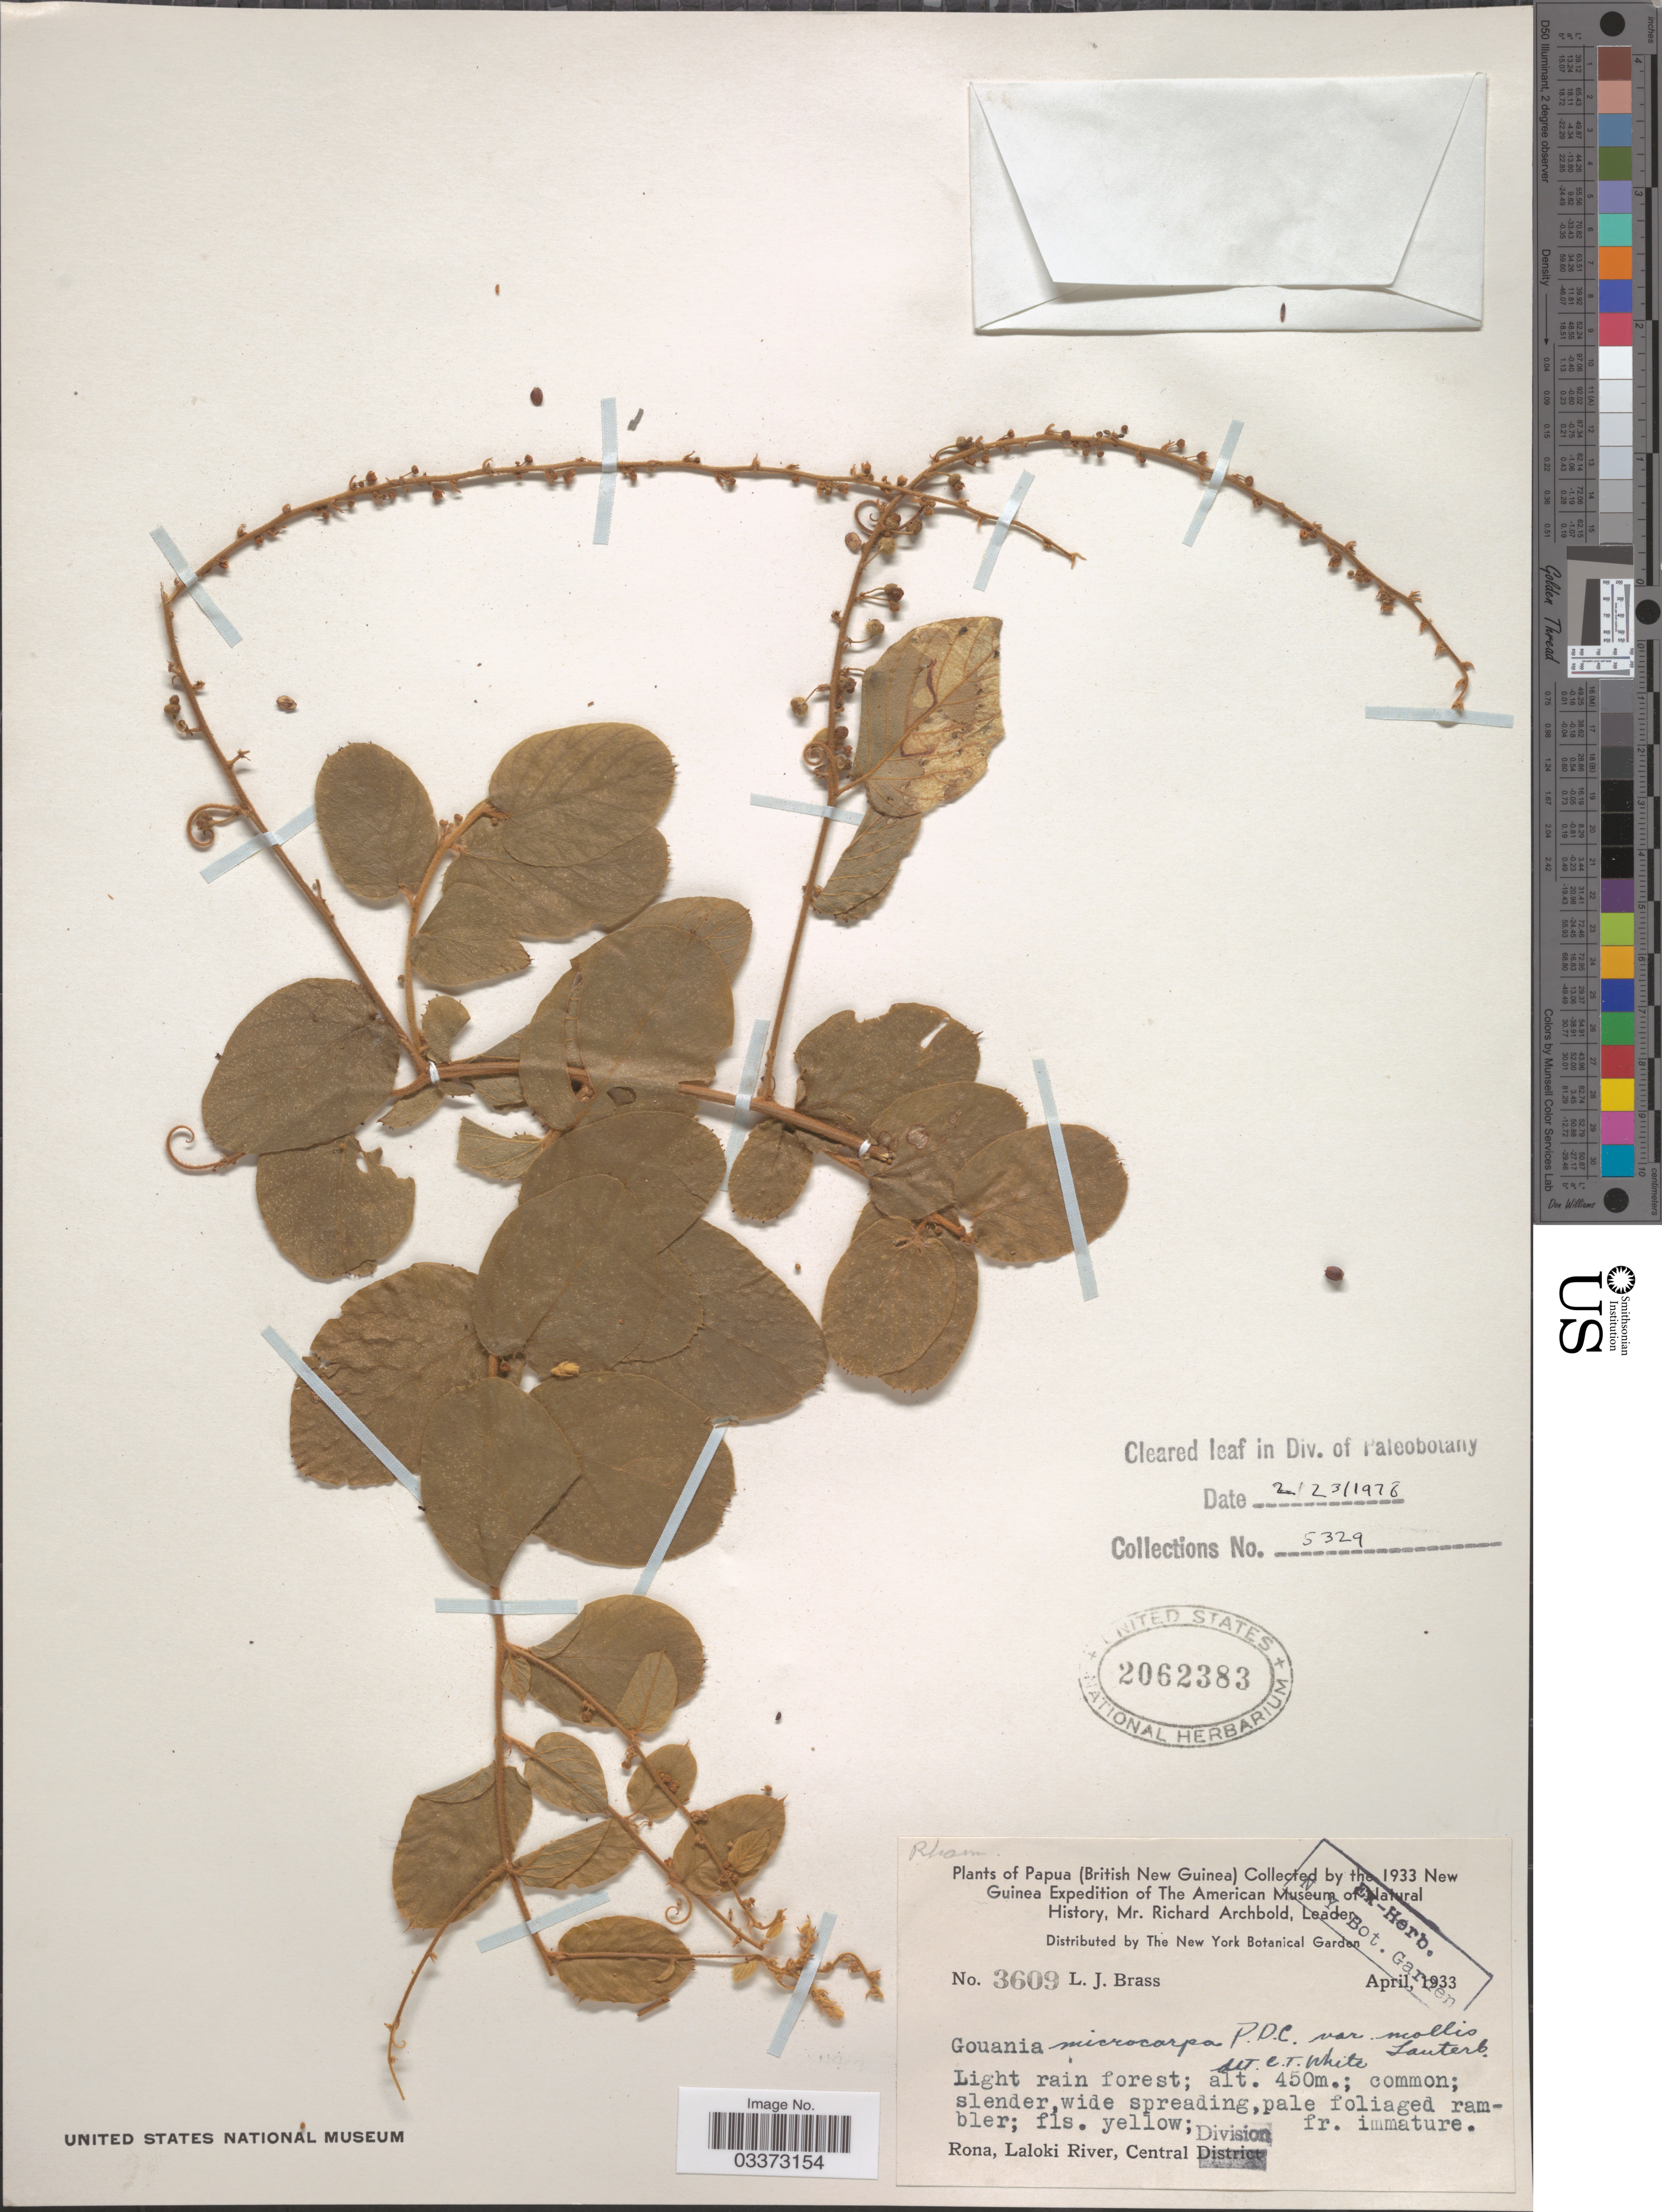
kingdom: Plantae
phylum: Tracheophyta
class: Magnoliopsida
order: Rosales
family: Rhamnaceae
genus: Gouania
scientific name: Gouania microcarpa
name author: DC.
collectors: L. J. Brass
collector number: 3609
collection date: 1933-04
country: Papua New Guinea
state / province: Central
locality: Papua (British New Guinea). Rona, Laloki River, Central Division.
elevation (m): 450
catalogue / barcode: US 2062383